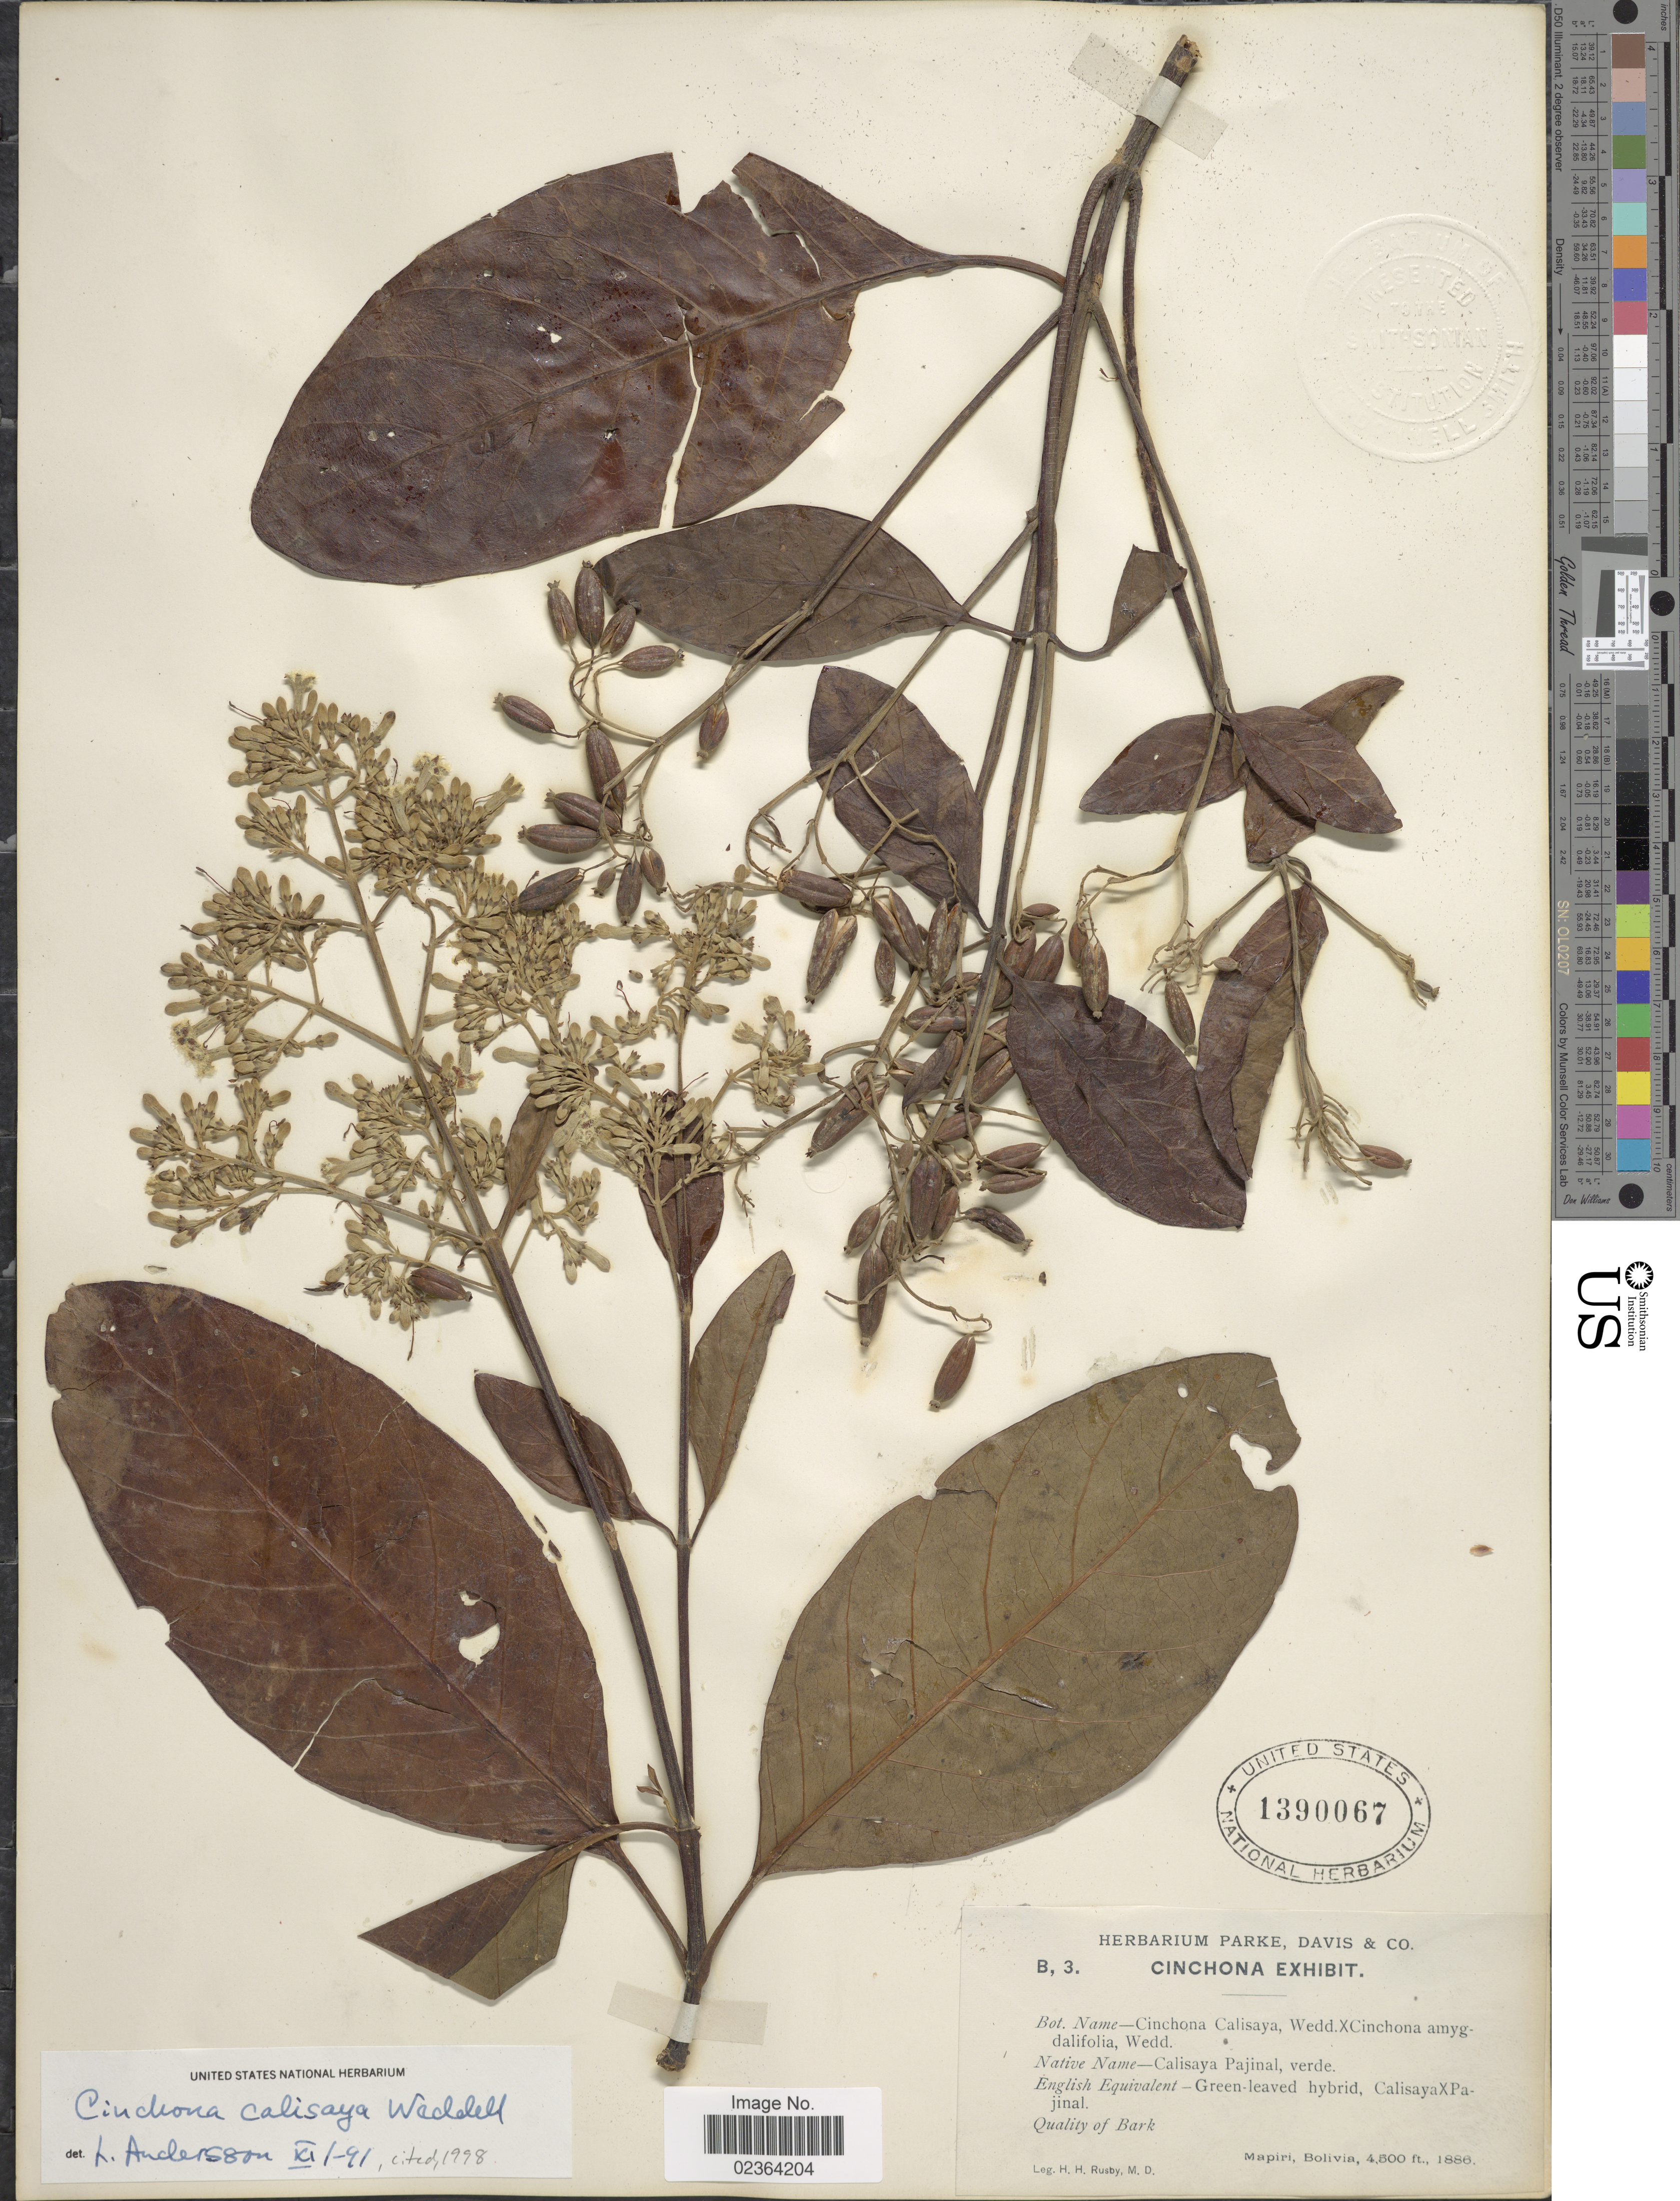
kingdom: Plantae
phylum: Tracheophyta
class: Magnoliopsida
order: Gentianales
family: Rubiaceae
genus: Cinchona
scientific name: Cinchona calisaya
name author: Wedd.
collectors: H. H. Rusby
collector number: B, 3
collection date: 1886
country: Bolivia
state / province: La Páz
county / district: Larecaja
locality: Mapiri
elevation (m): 1372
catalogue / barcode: US 1390067